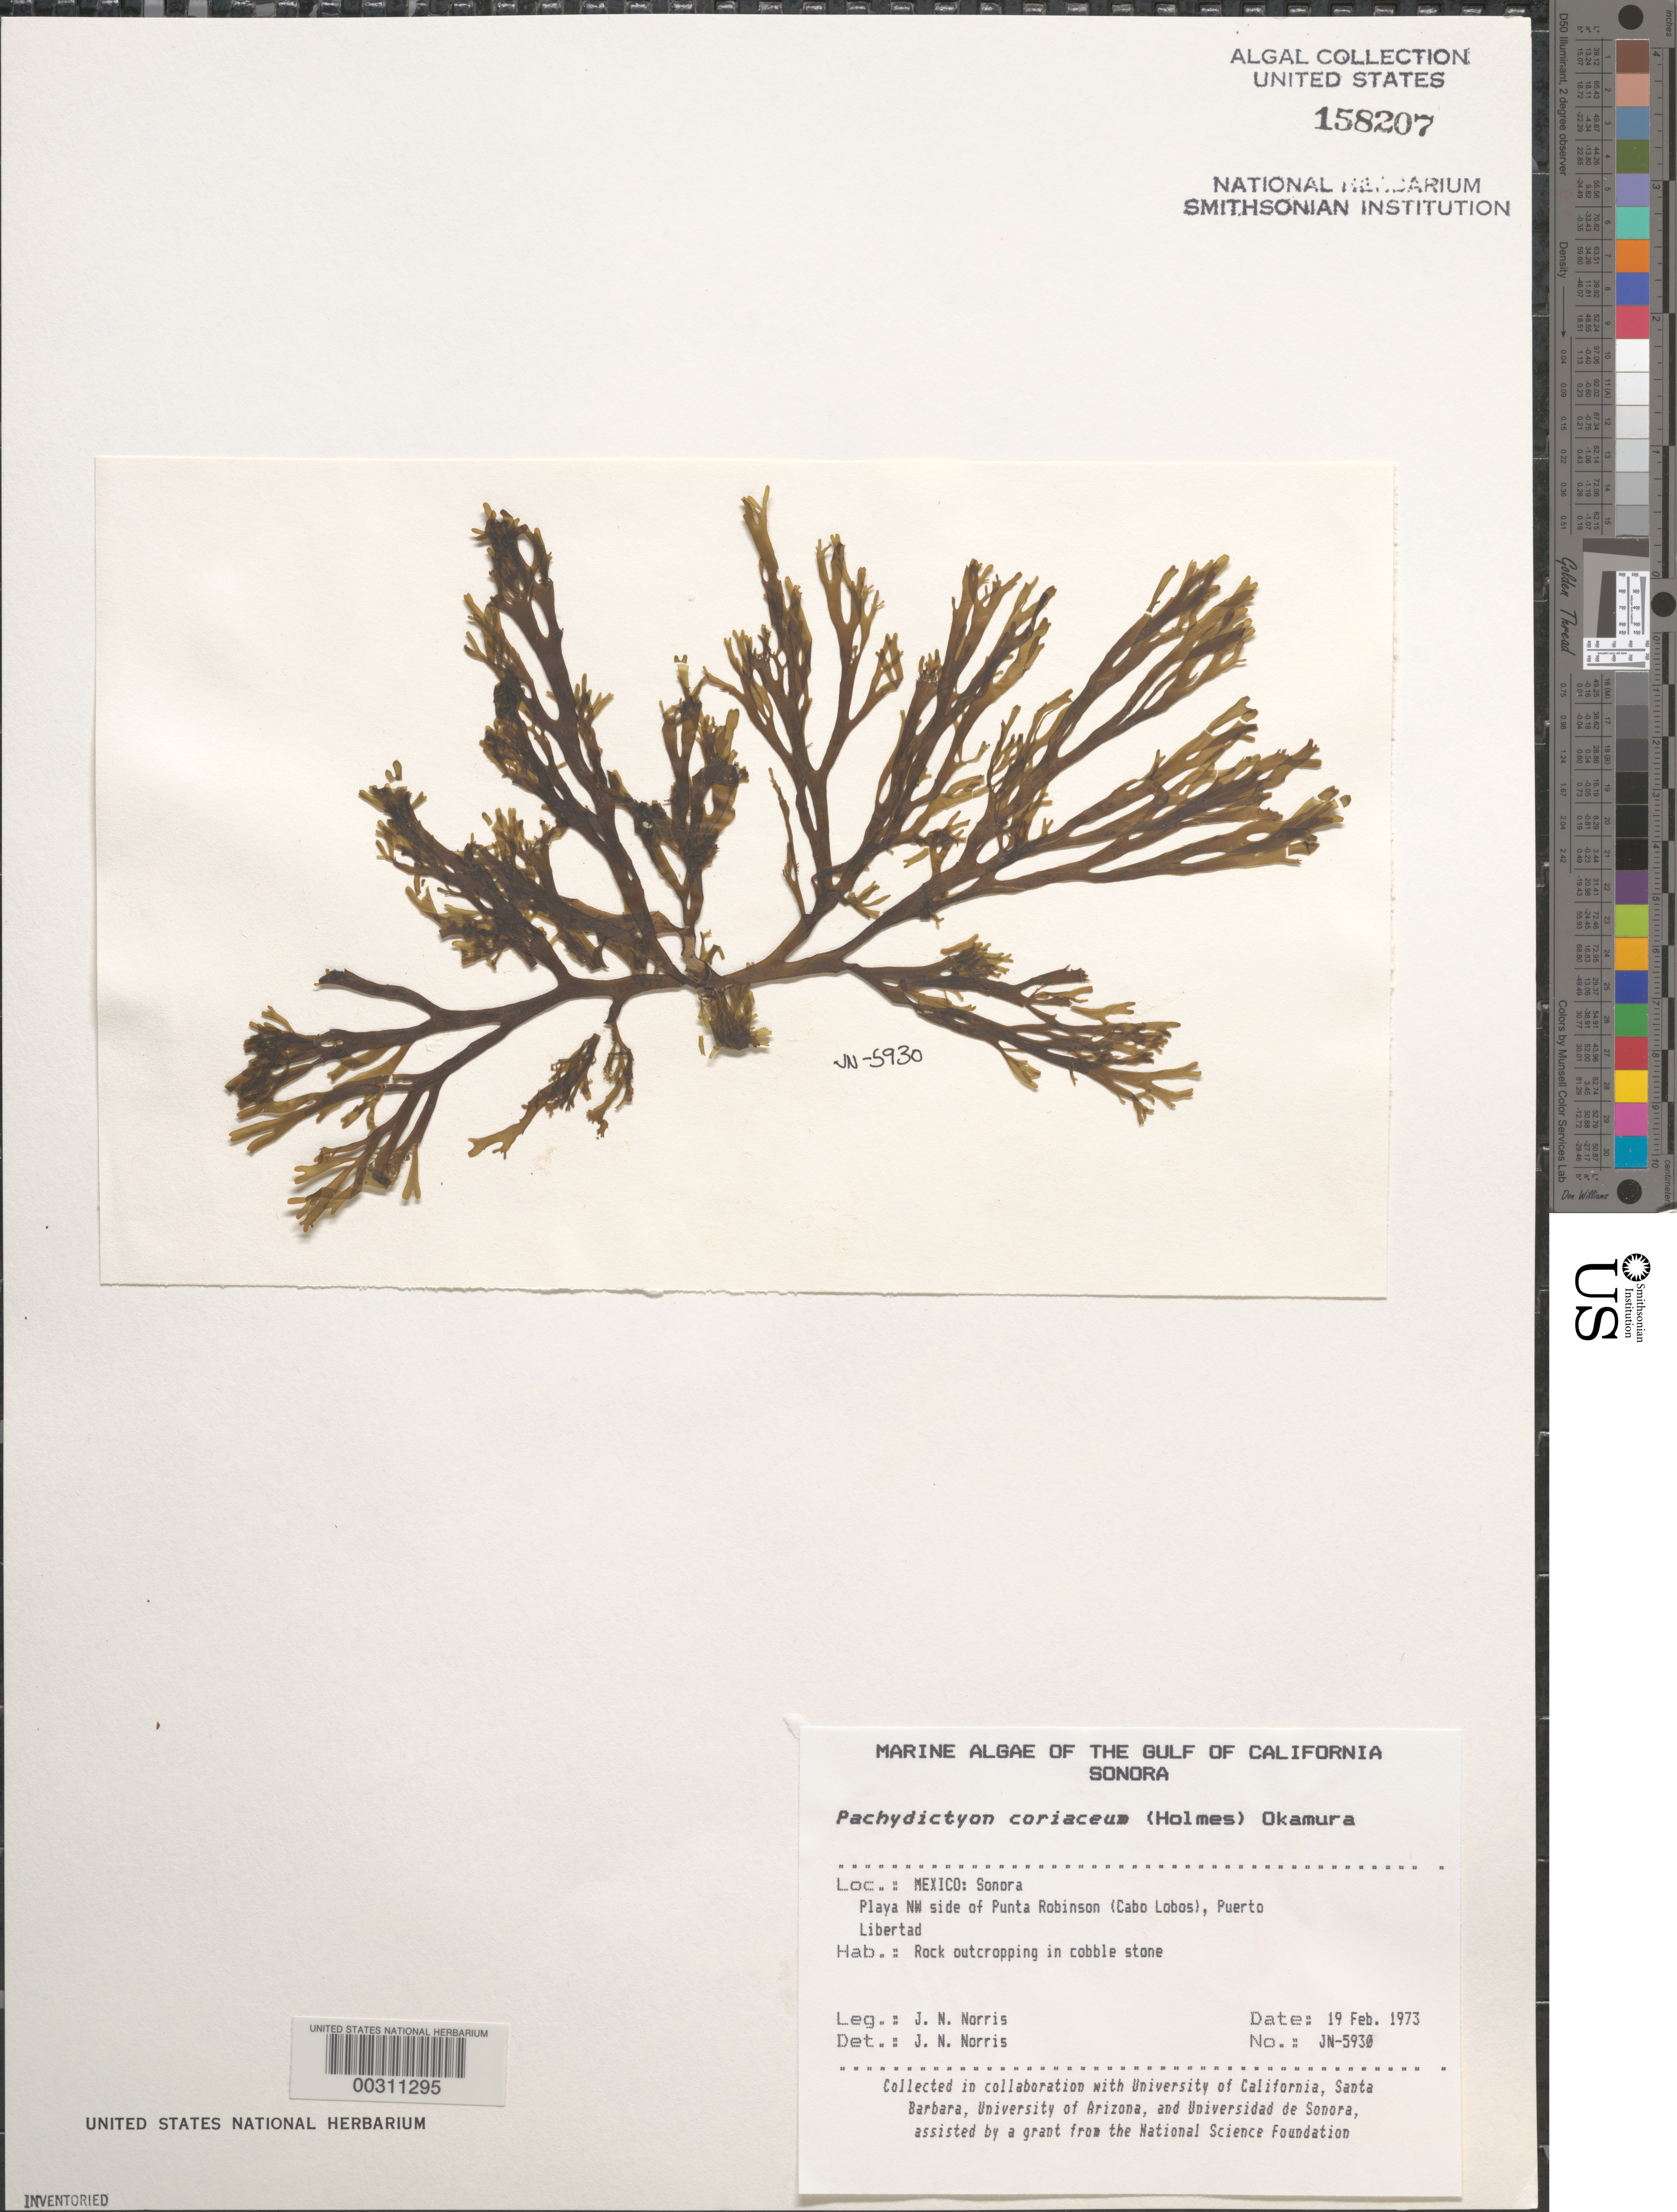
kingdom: Chromista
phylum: Ochrophyta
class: Phaeophyceae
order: Dictyotales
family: Dictyotaceae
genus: Pachydictyon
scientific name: Pachydictyon coriaceum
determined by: Norris, James N.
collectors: J. N. Norris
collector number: JN-5930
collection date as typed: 19 Feb 1973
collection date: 1973-02-19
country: Mexico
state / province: Sonora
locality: Cabo Lobos, Punta Robinson, Puerto Libertad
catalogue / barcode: US 158207